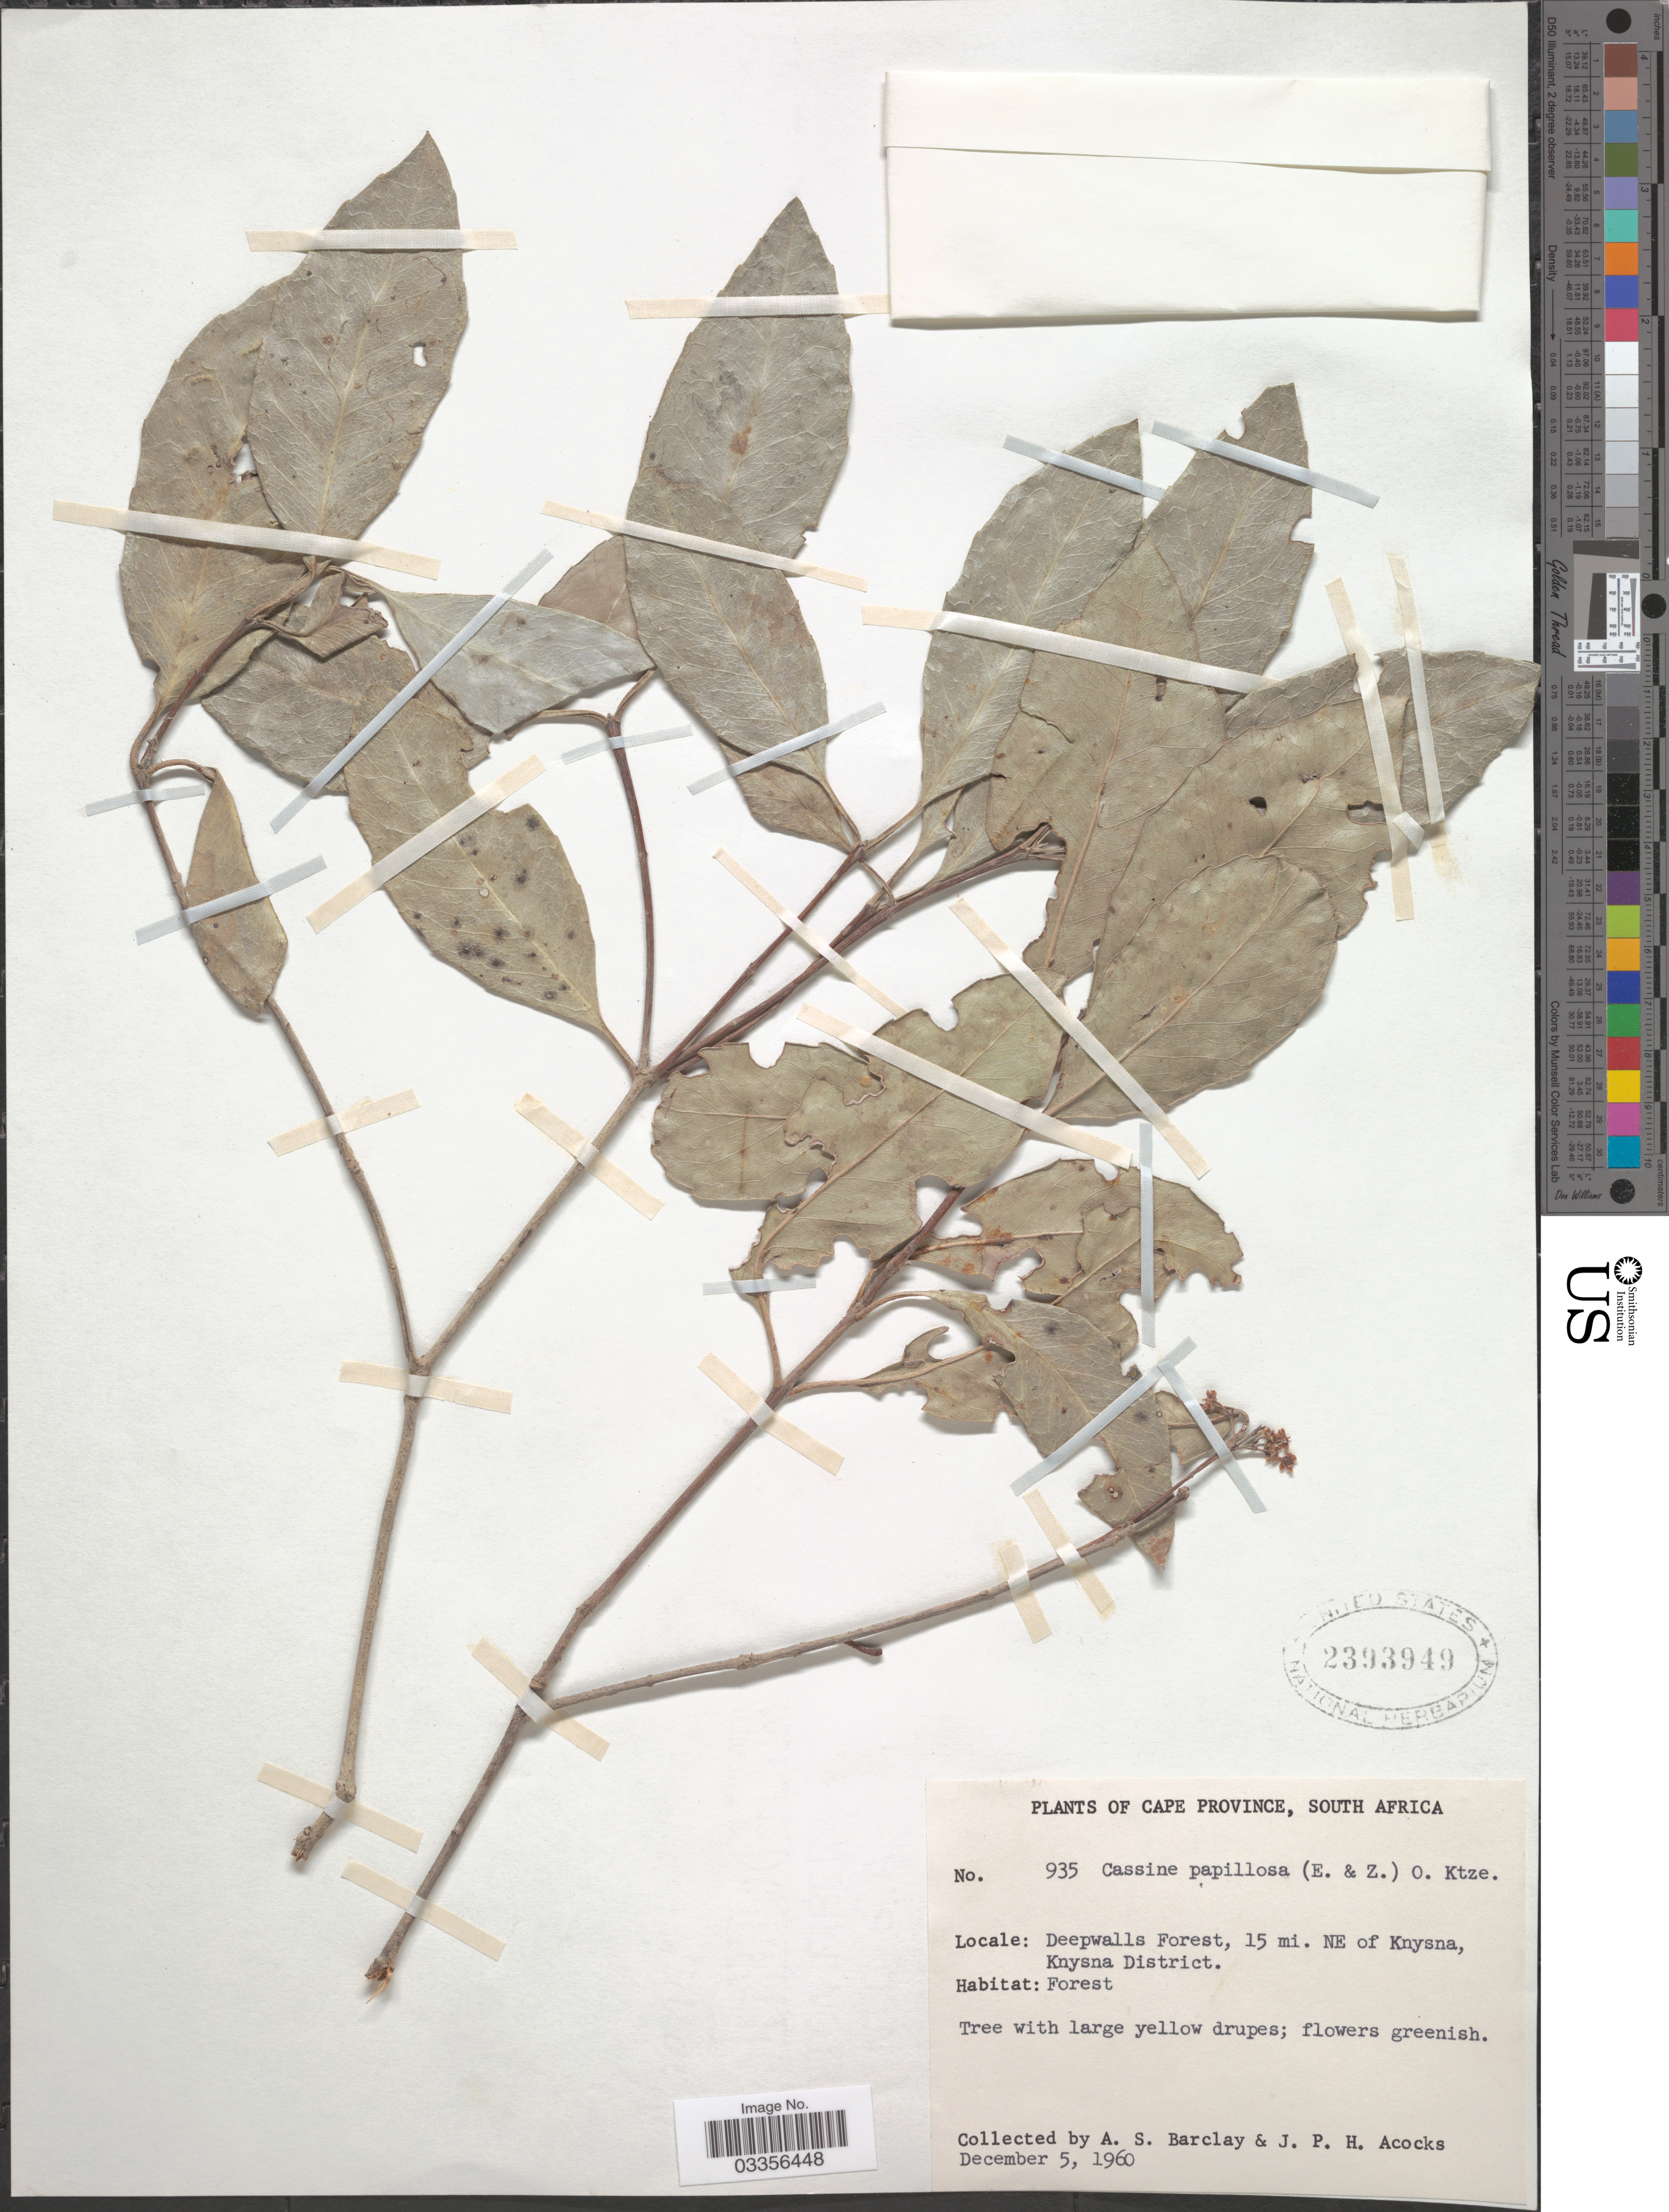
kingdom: Plantae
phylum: Tracheophyta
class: Magnoliopsida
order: Celastrales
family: Celastraceae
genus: Cassine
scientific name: Cassine papillosa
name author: (Hochst.) Kuntze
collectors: A. S. Barclay & J. P. Acocks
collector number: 935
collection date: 1960-12-05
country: South Africa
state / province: Western Cape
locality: Deepwalls Forest, 15 mi. NE of Knysna, Knysna District.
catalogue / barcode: US 2393949